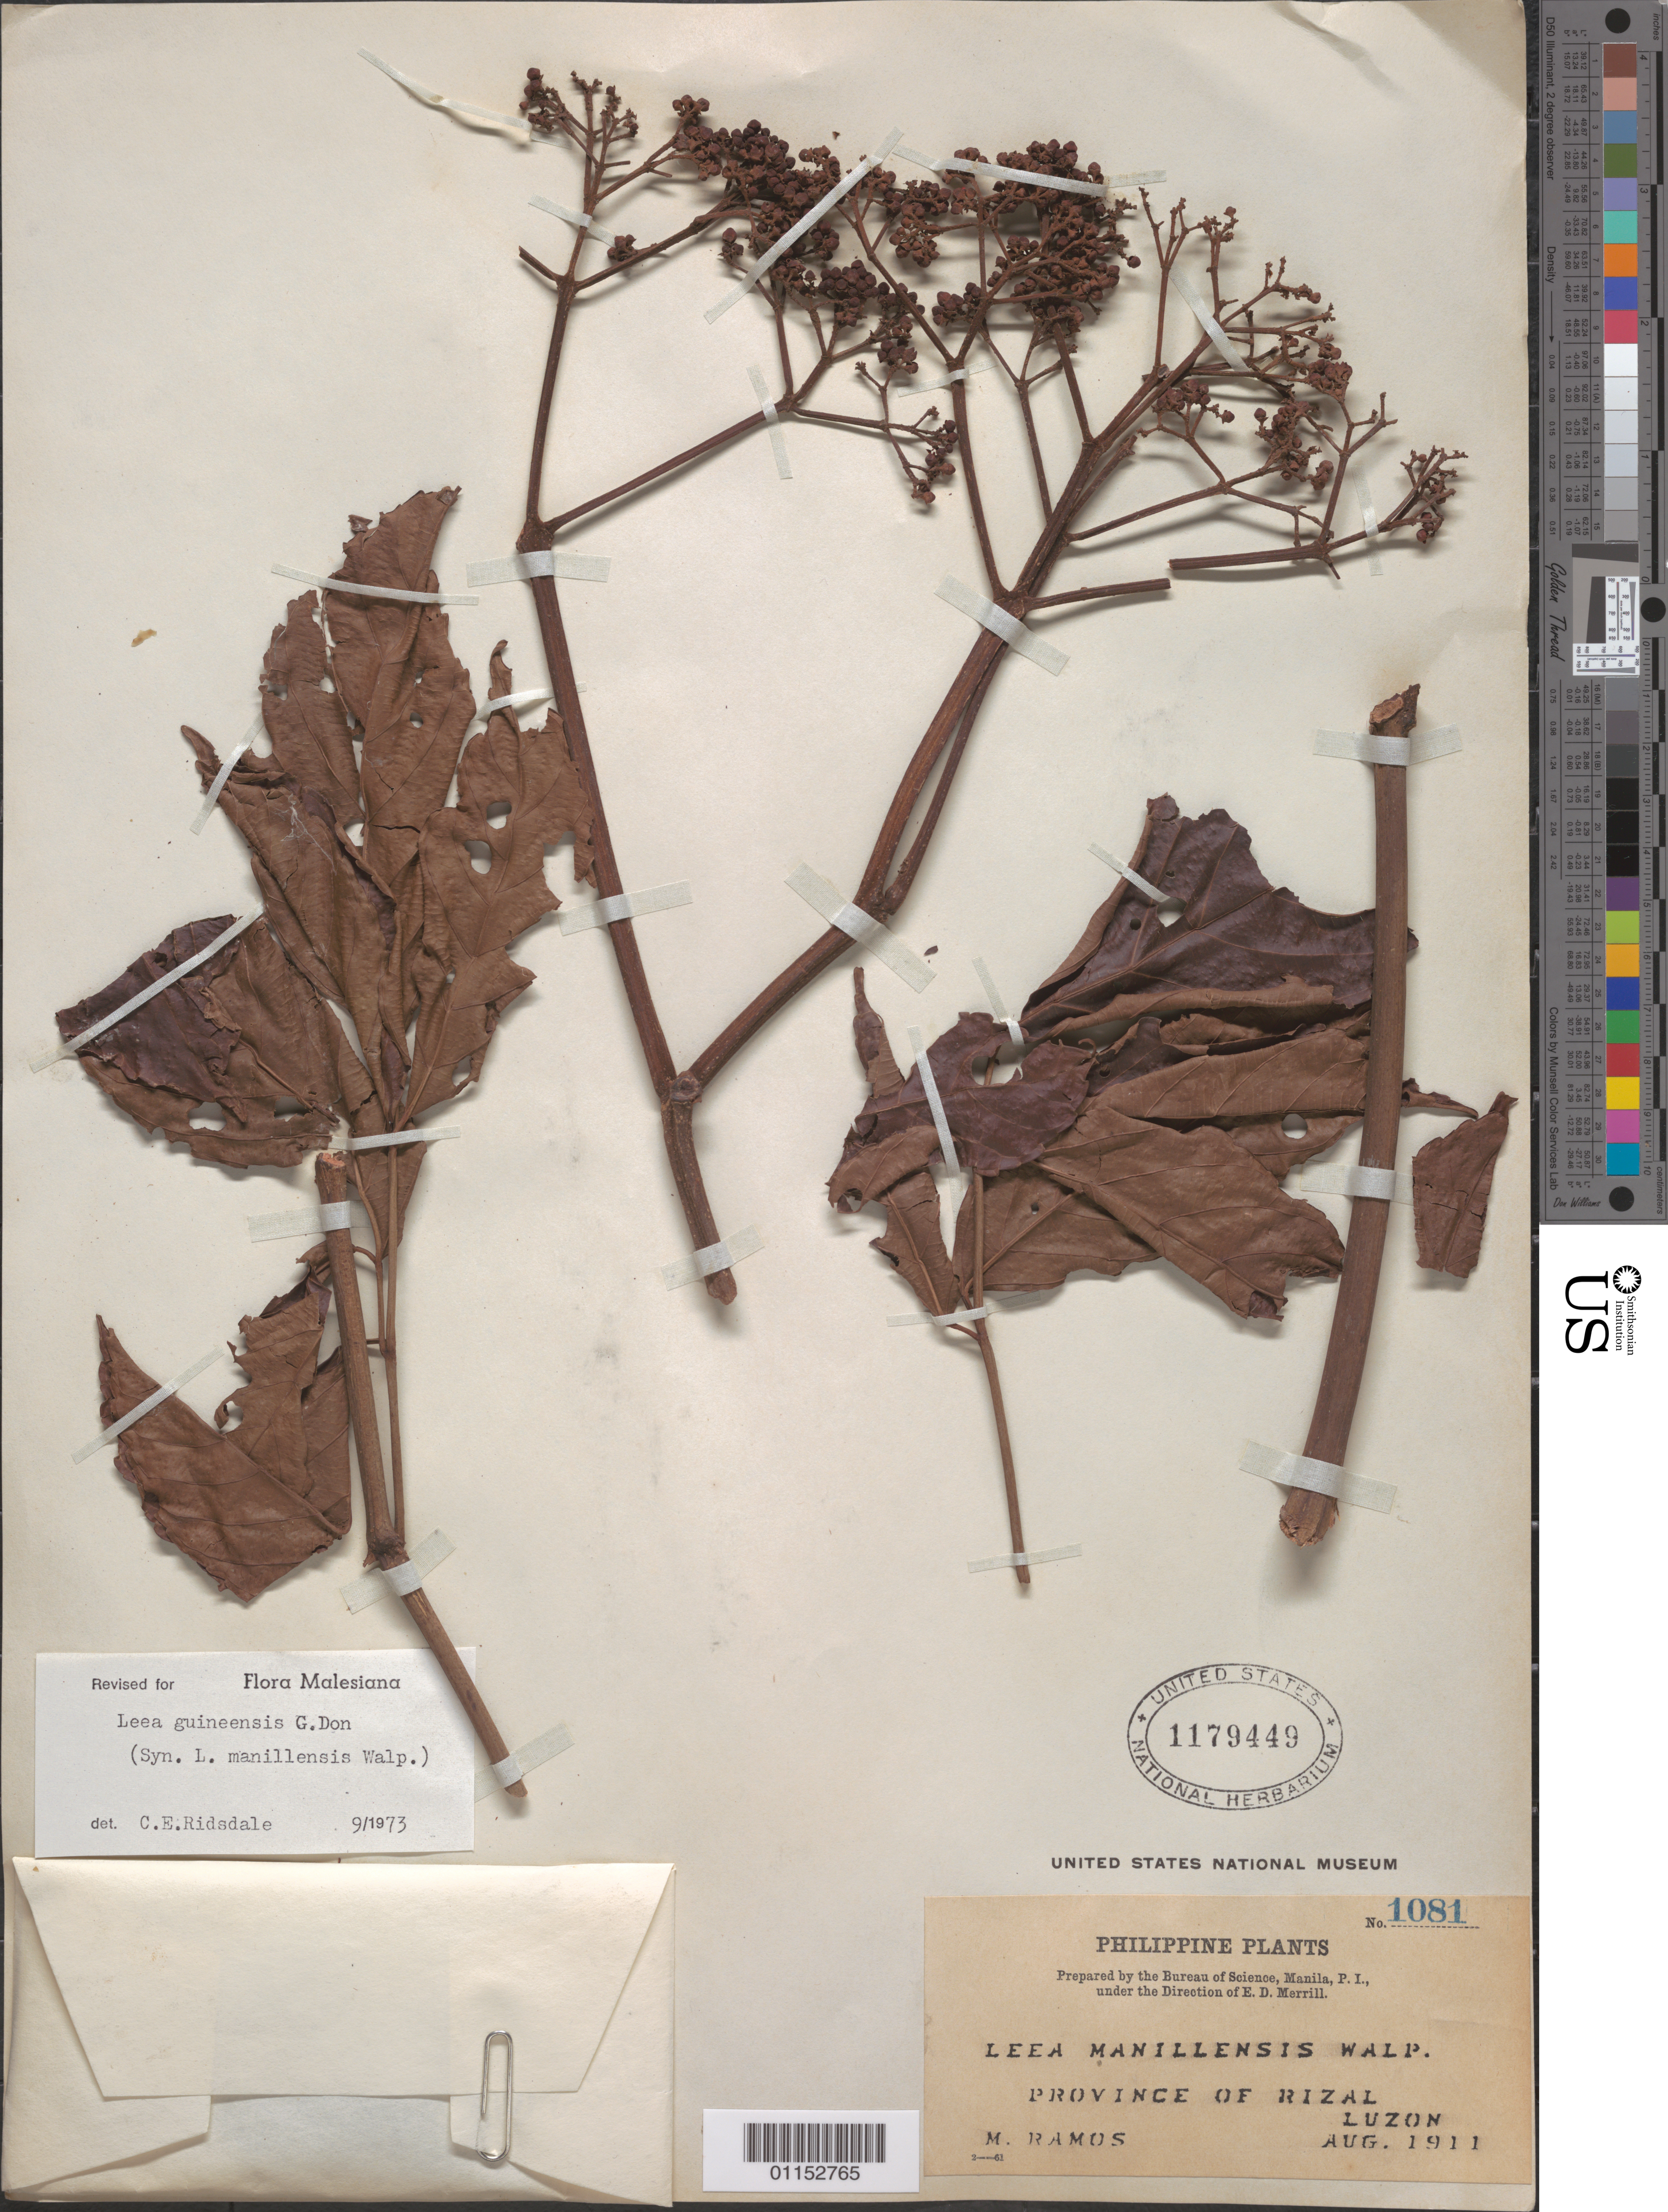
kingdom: Plantae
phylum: Tracheophyta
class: Magnoliopsida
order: Vitales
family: Vitaceae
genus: Leea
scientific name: Leea guineensis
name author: G. Don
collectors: M. Ramos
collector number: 1081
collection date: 1911-08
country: Philippines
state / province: Calabarzon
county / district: Rizal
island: Luzon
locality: Luzon.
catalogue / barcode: US 1179449